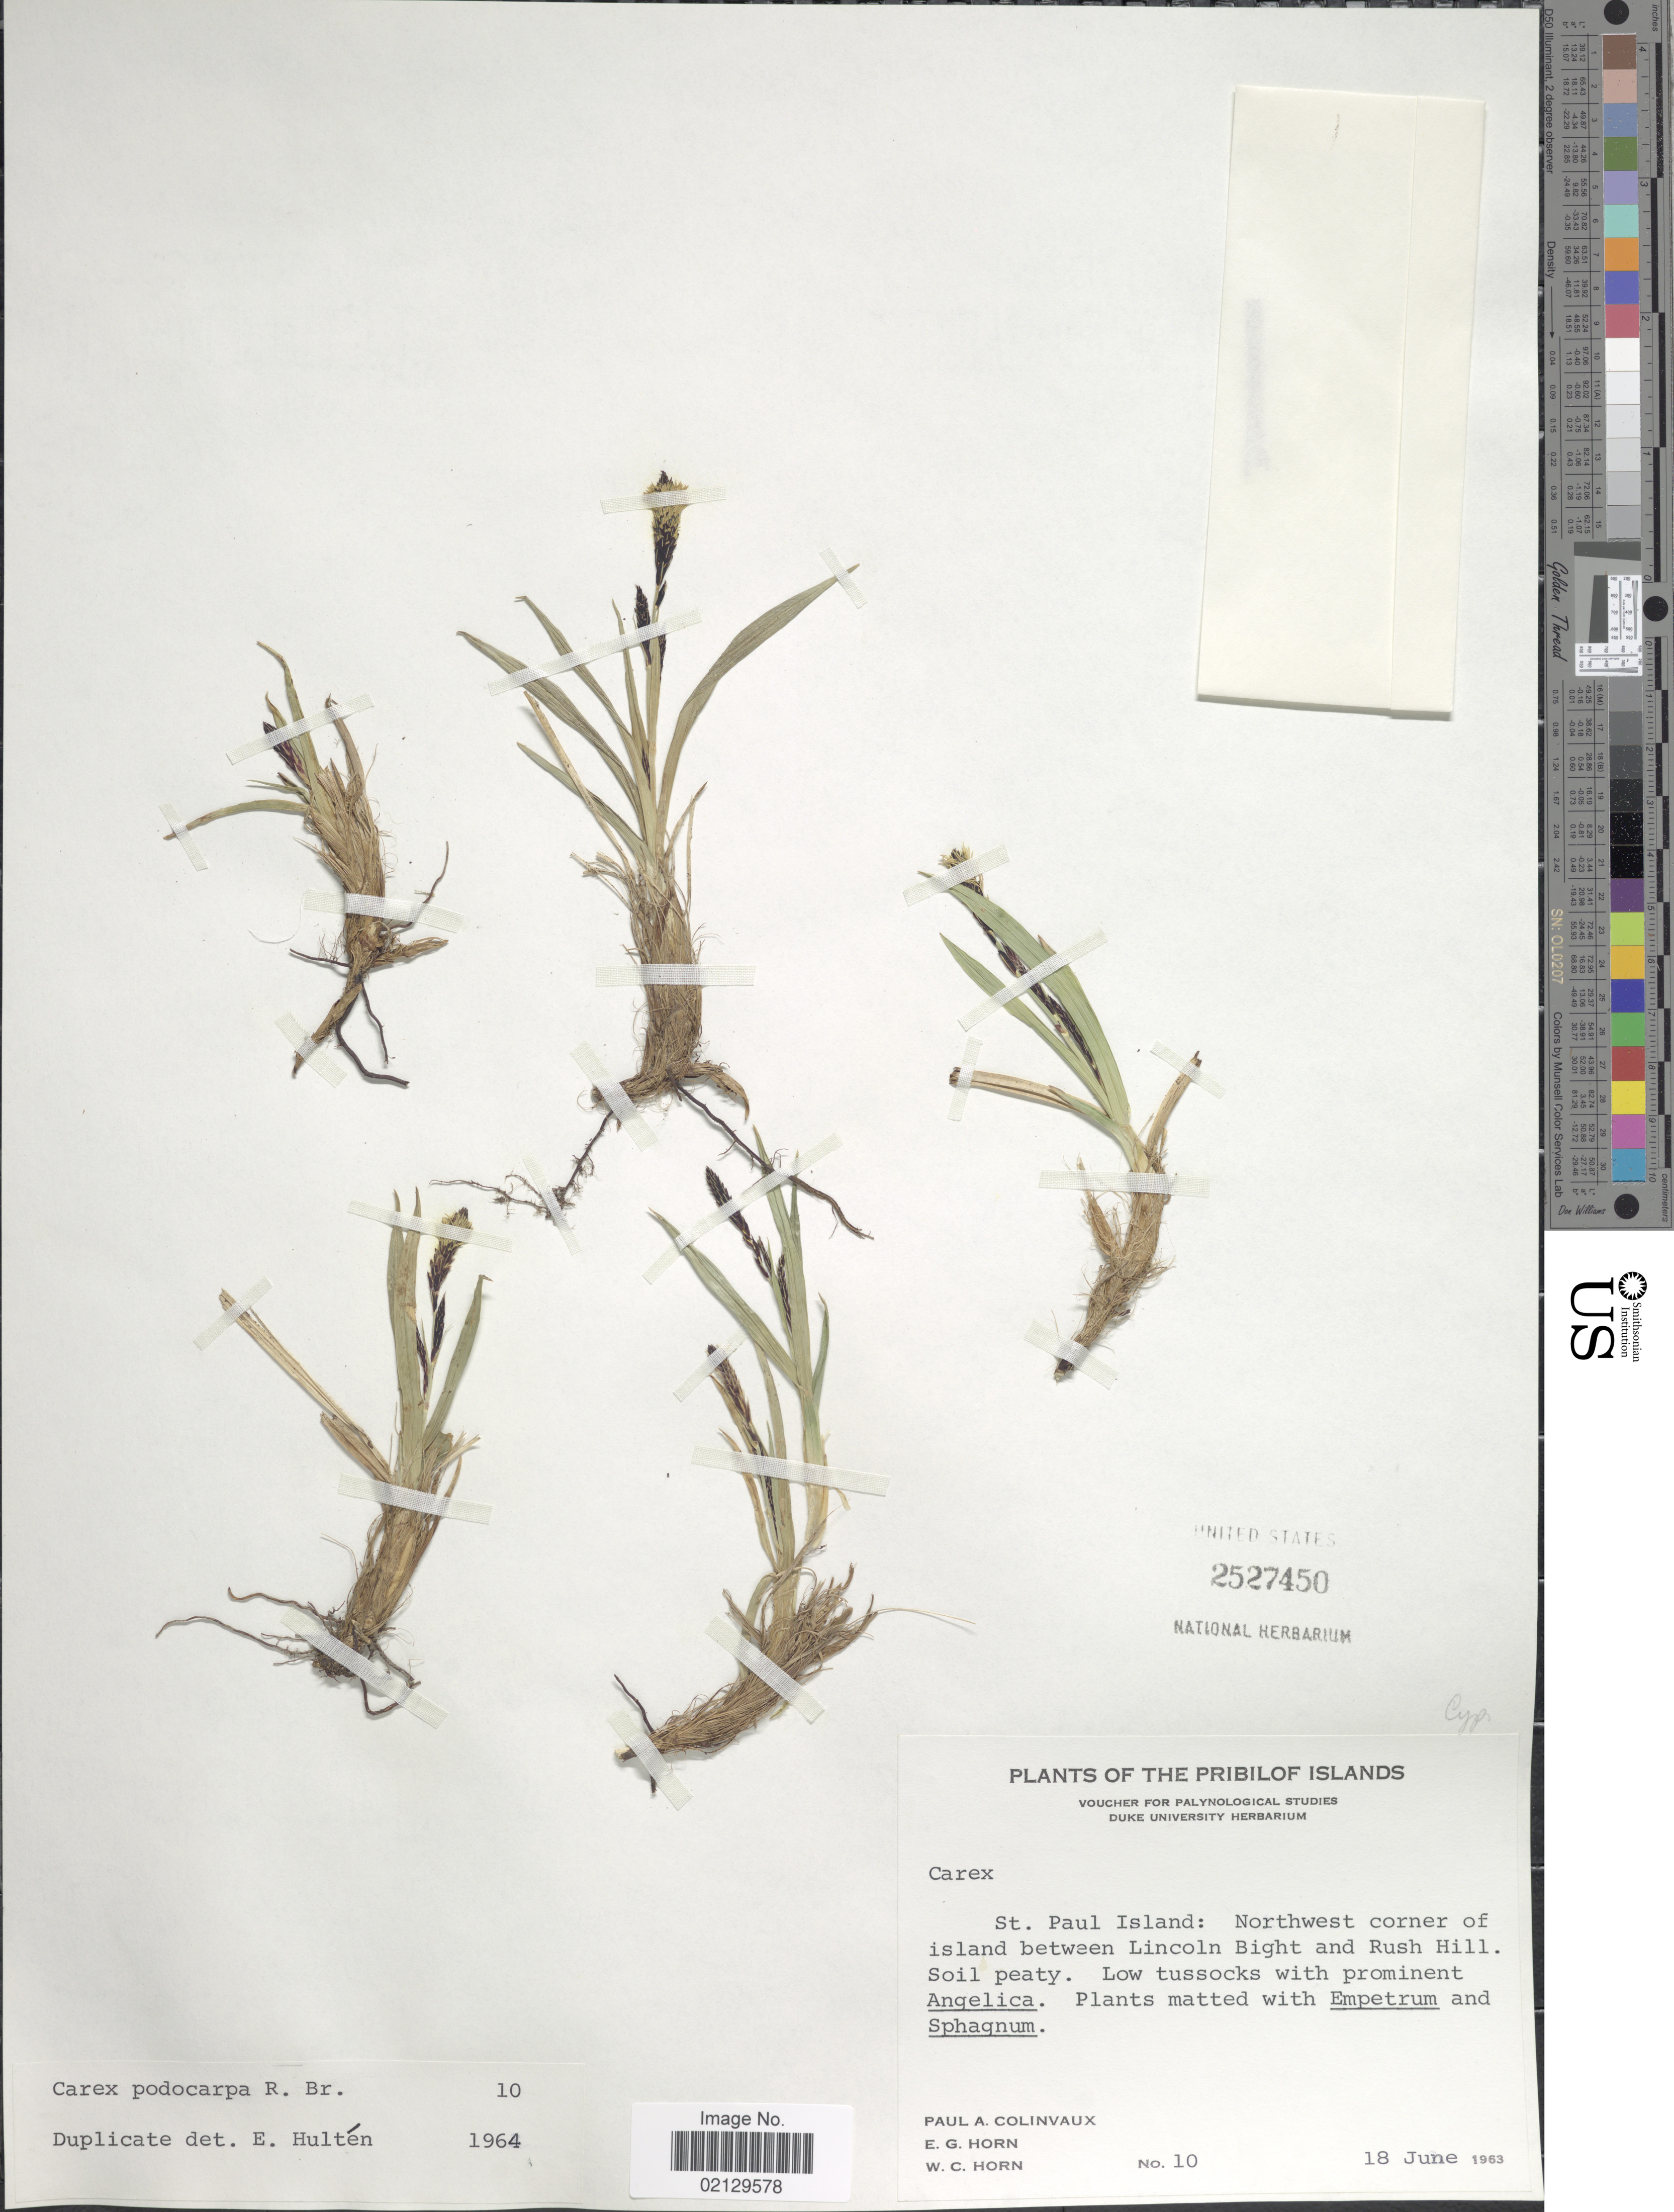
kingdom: Plantae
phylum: Tracheophyta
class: Liliopsida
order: Poales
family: Cyperaceae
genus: Carex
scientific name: Carex podocarpa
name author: R. Br.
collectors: P. Colinvaux, E. Horn & W. Horn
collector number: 10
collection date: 1963-06-18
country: United States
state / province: Alaska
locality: Pribilof Islands. St. Paul Island: Northwest corner of island between Lincoln Bight and Rush Hill.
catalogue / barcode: US 2527450